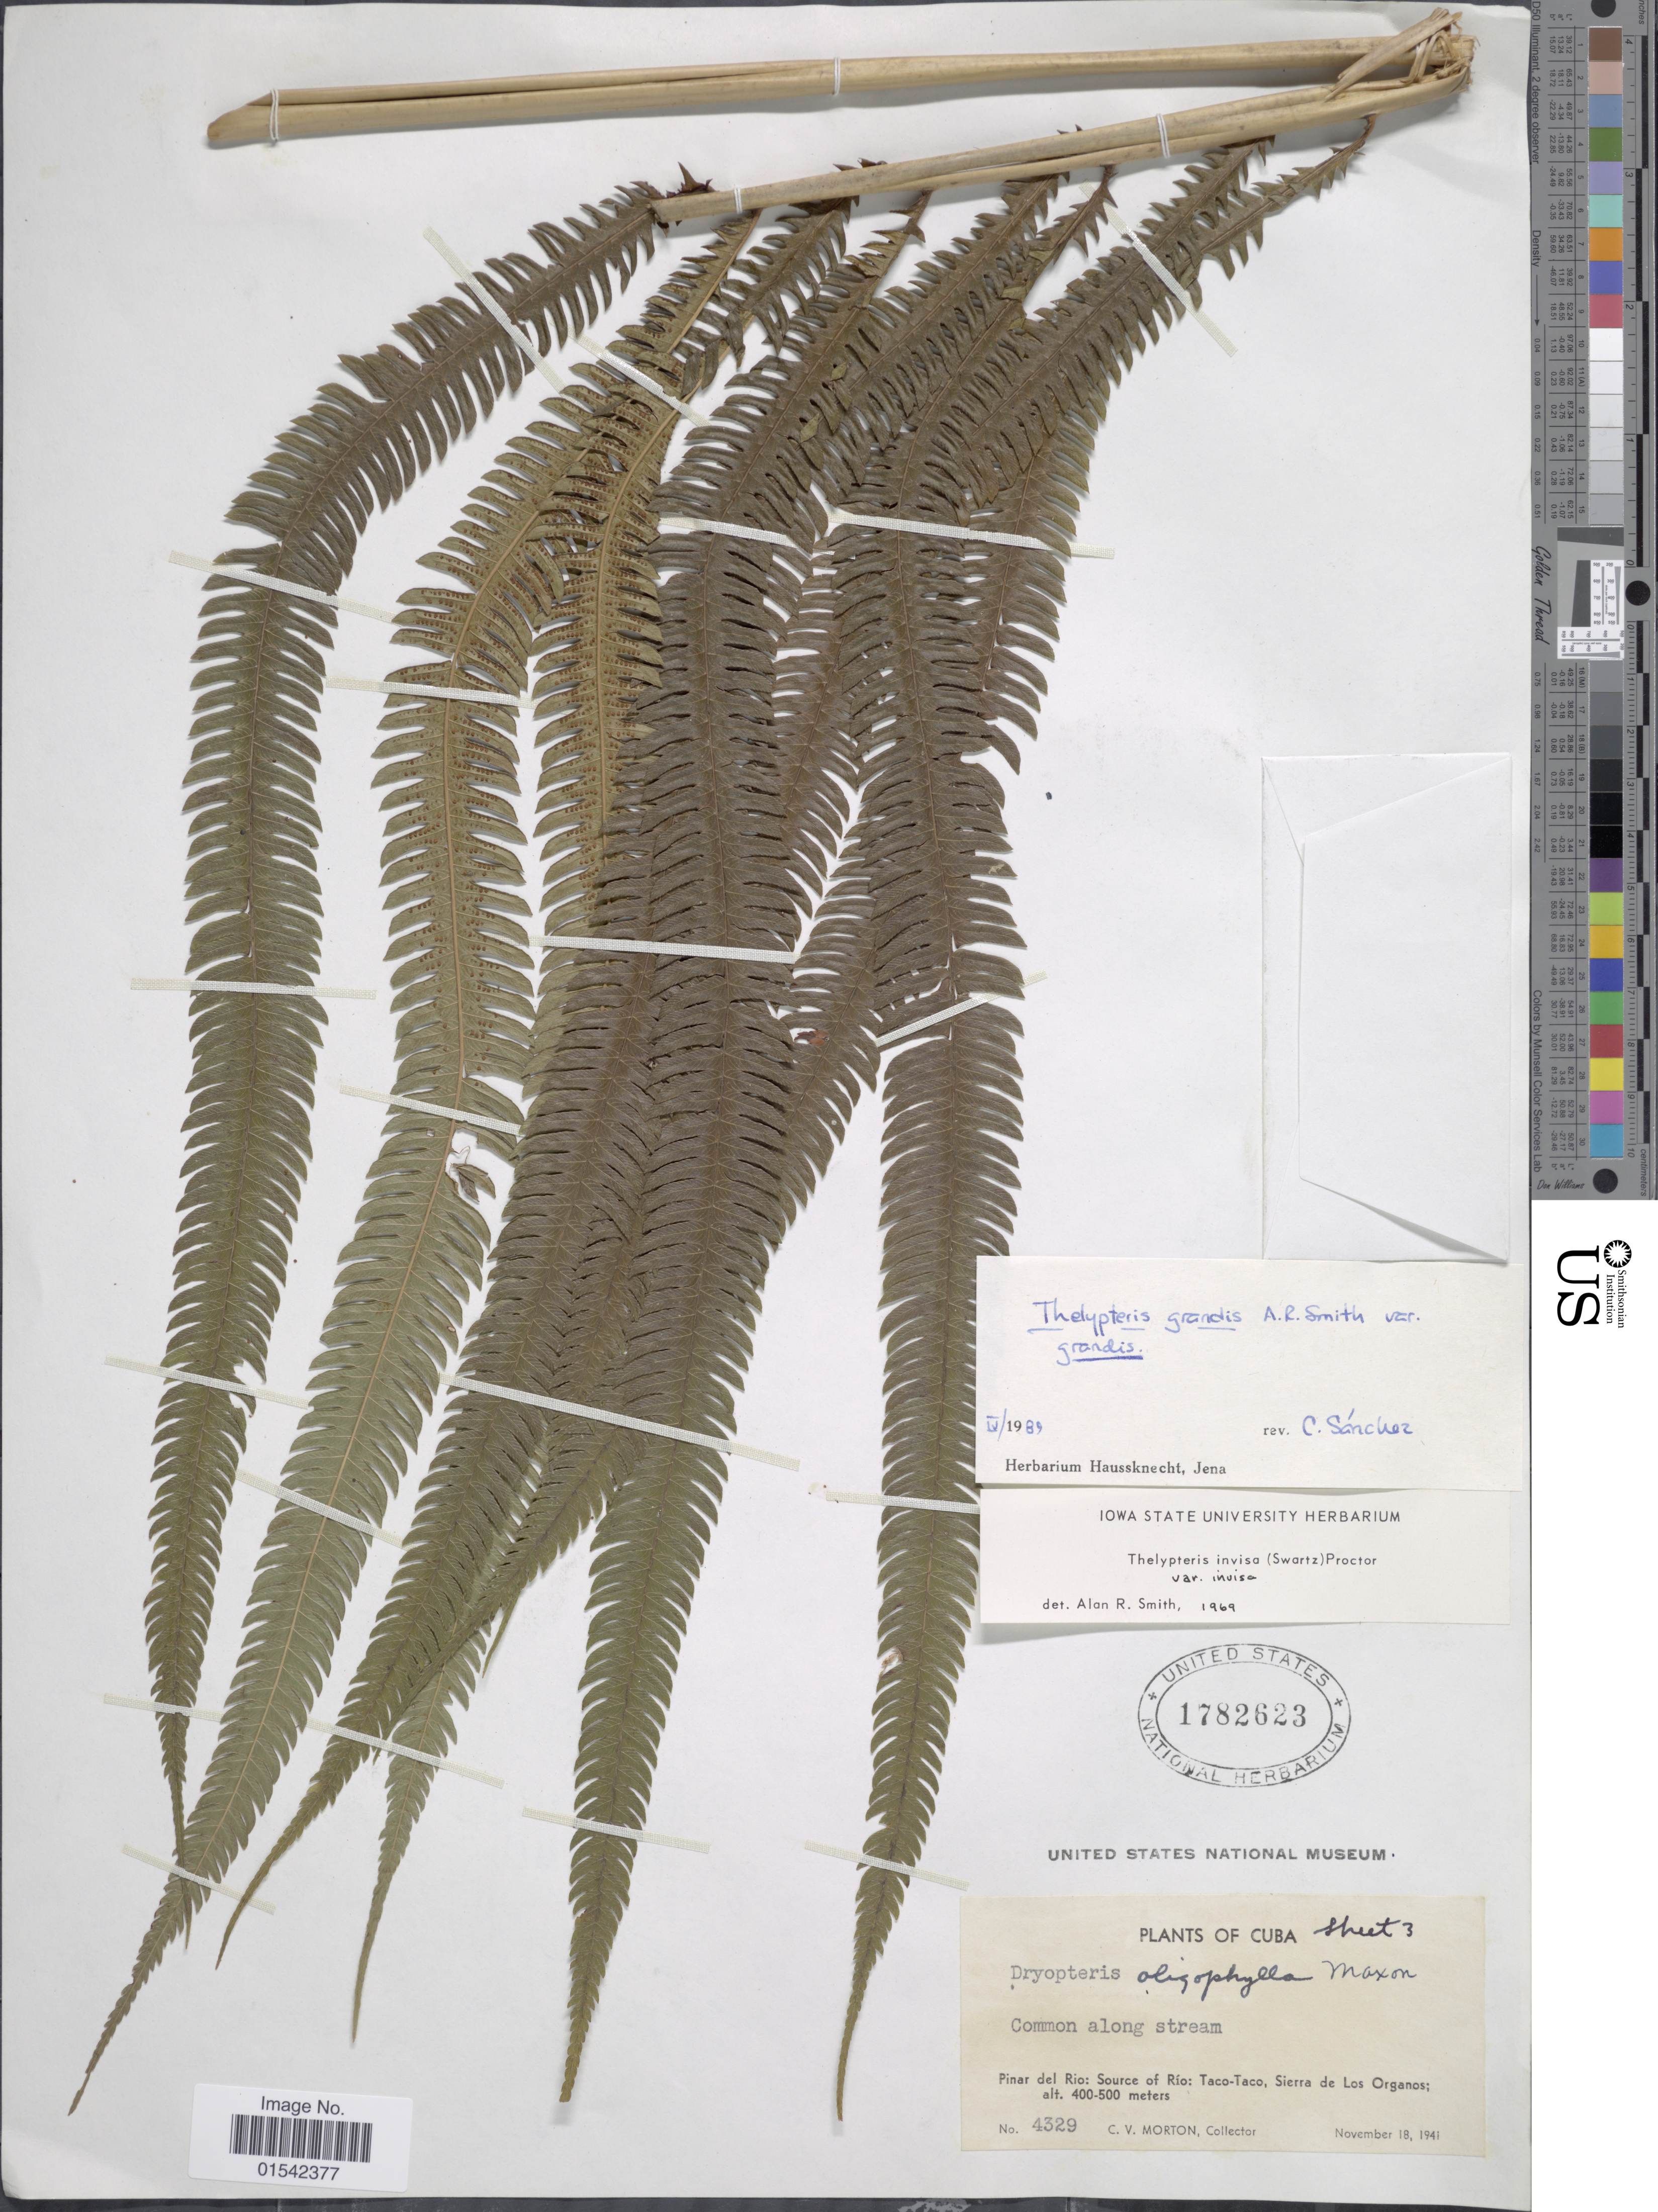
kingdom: Plantae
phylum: Tracheophyta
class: Polypodiopsida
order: Polypodiales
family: Thelypteridaceae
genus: Cyclosorus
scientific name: Cyclosorus grandis (A.R. Sm.) comb. nov., ined 2015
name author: (A.R. Sm.)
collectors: C. V. Morton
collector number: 4329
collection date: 1941-11-18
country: Cuba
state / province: Pinar del Río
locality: Source of Río: Taco-Taco, Sierra de Los Organos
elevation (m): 400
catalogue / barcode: US 1782623